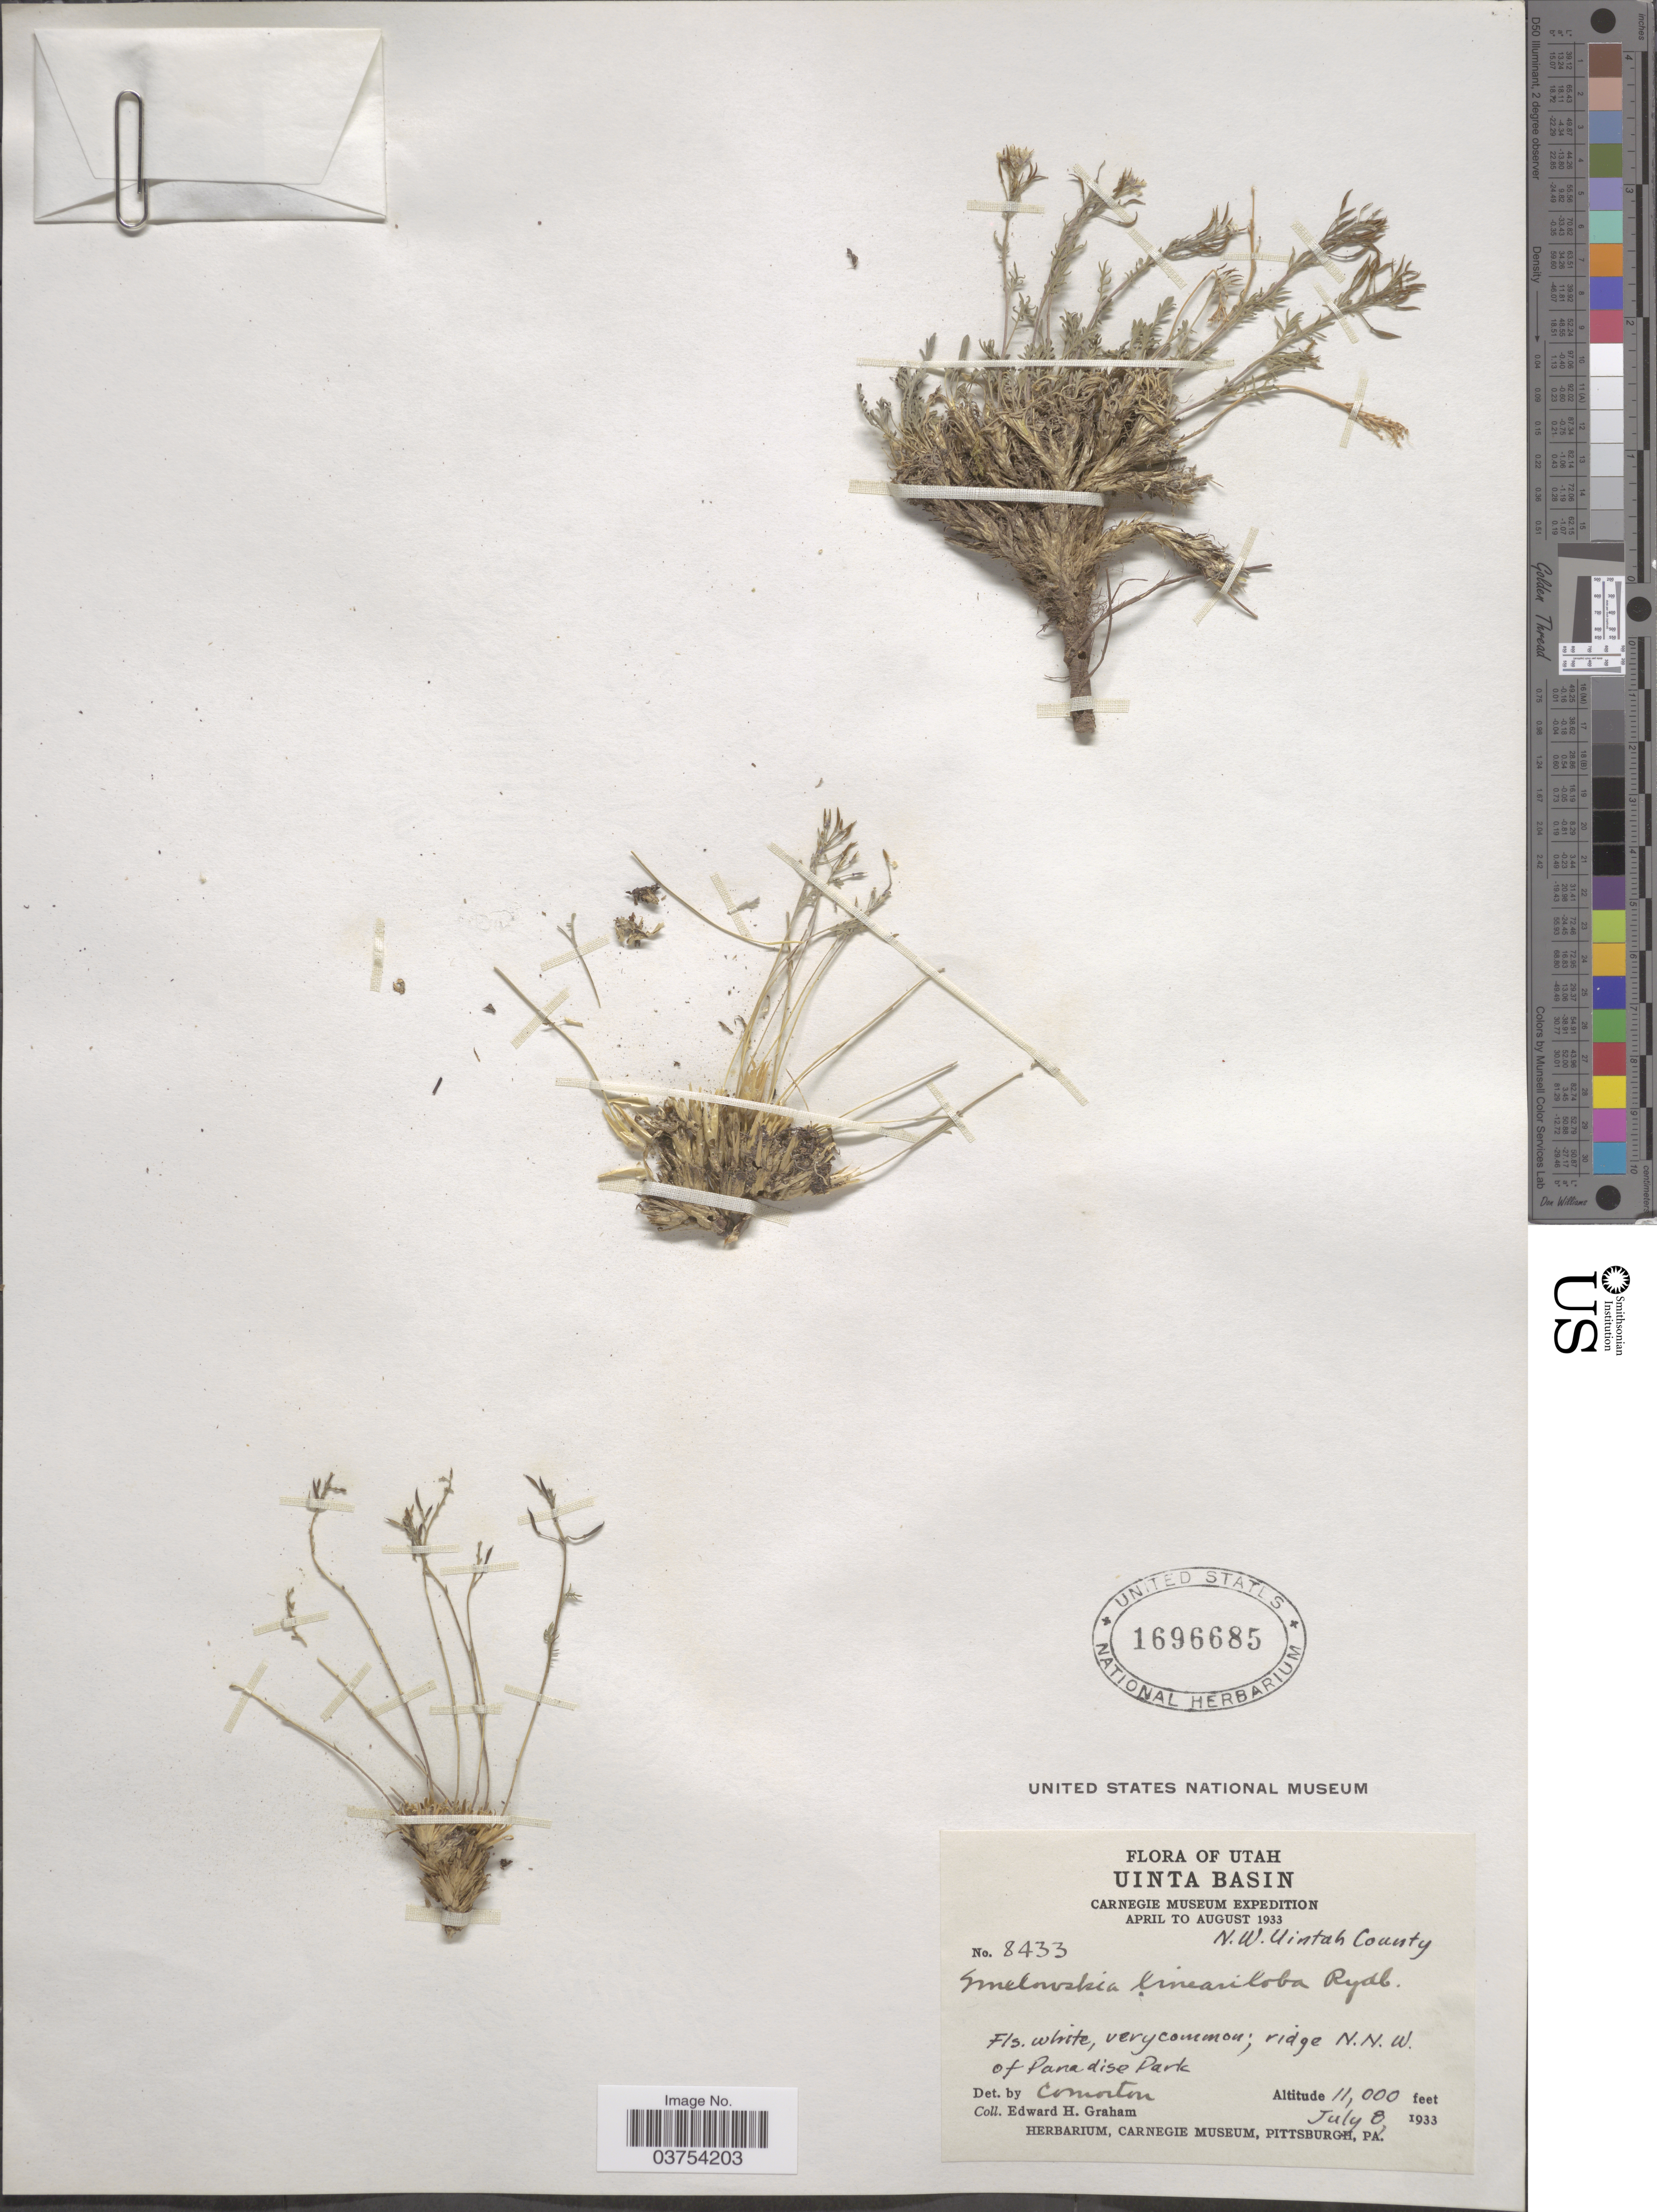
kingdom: Plantae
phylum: Tracheophyta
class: Magnoliopsida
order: Brassicales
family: Brassicaceae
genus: Smelowskia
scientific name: Smelowskia calycina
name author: (Stephan) C.A. Mey.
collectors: E. H. Graham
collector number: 8433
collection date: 1933-07-08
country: United States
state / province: Utah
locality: Uinta Basin. N.W. Uintah County. Ridge N.N.W. of Paradise Park.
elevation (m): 3353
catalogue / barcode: US 1696685